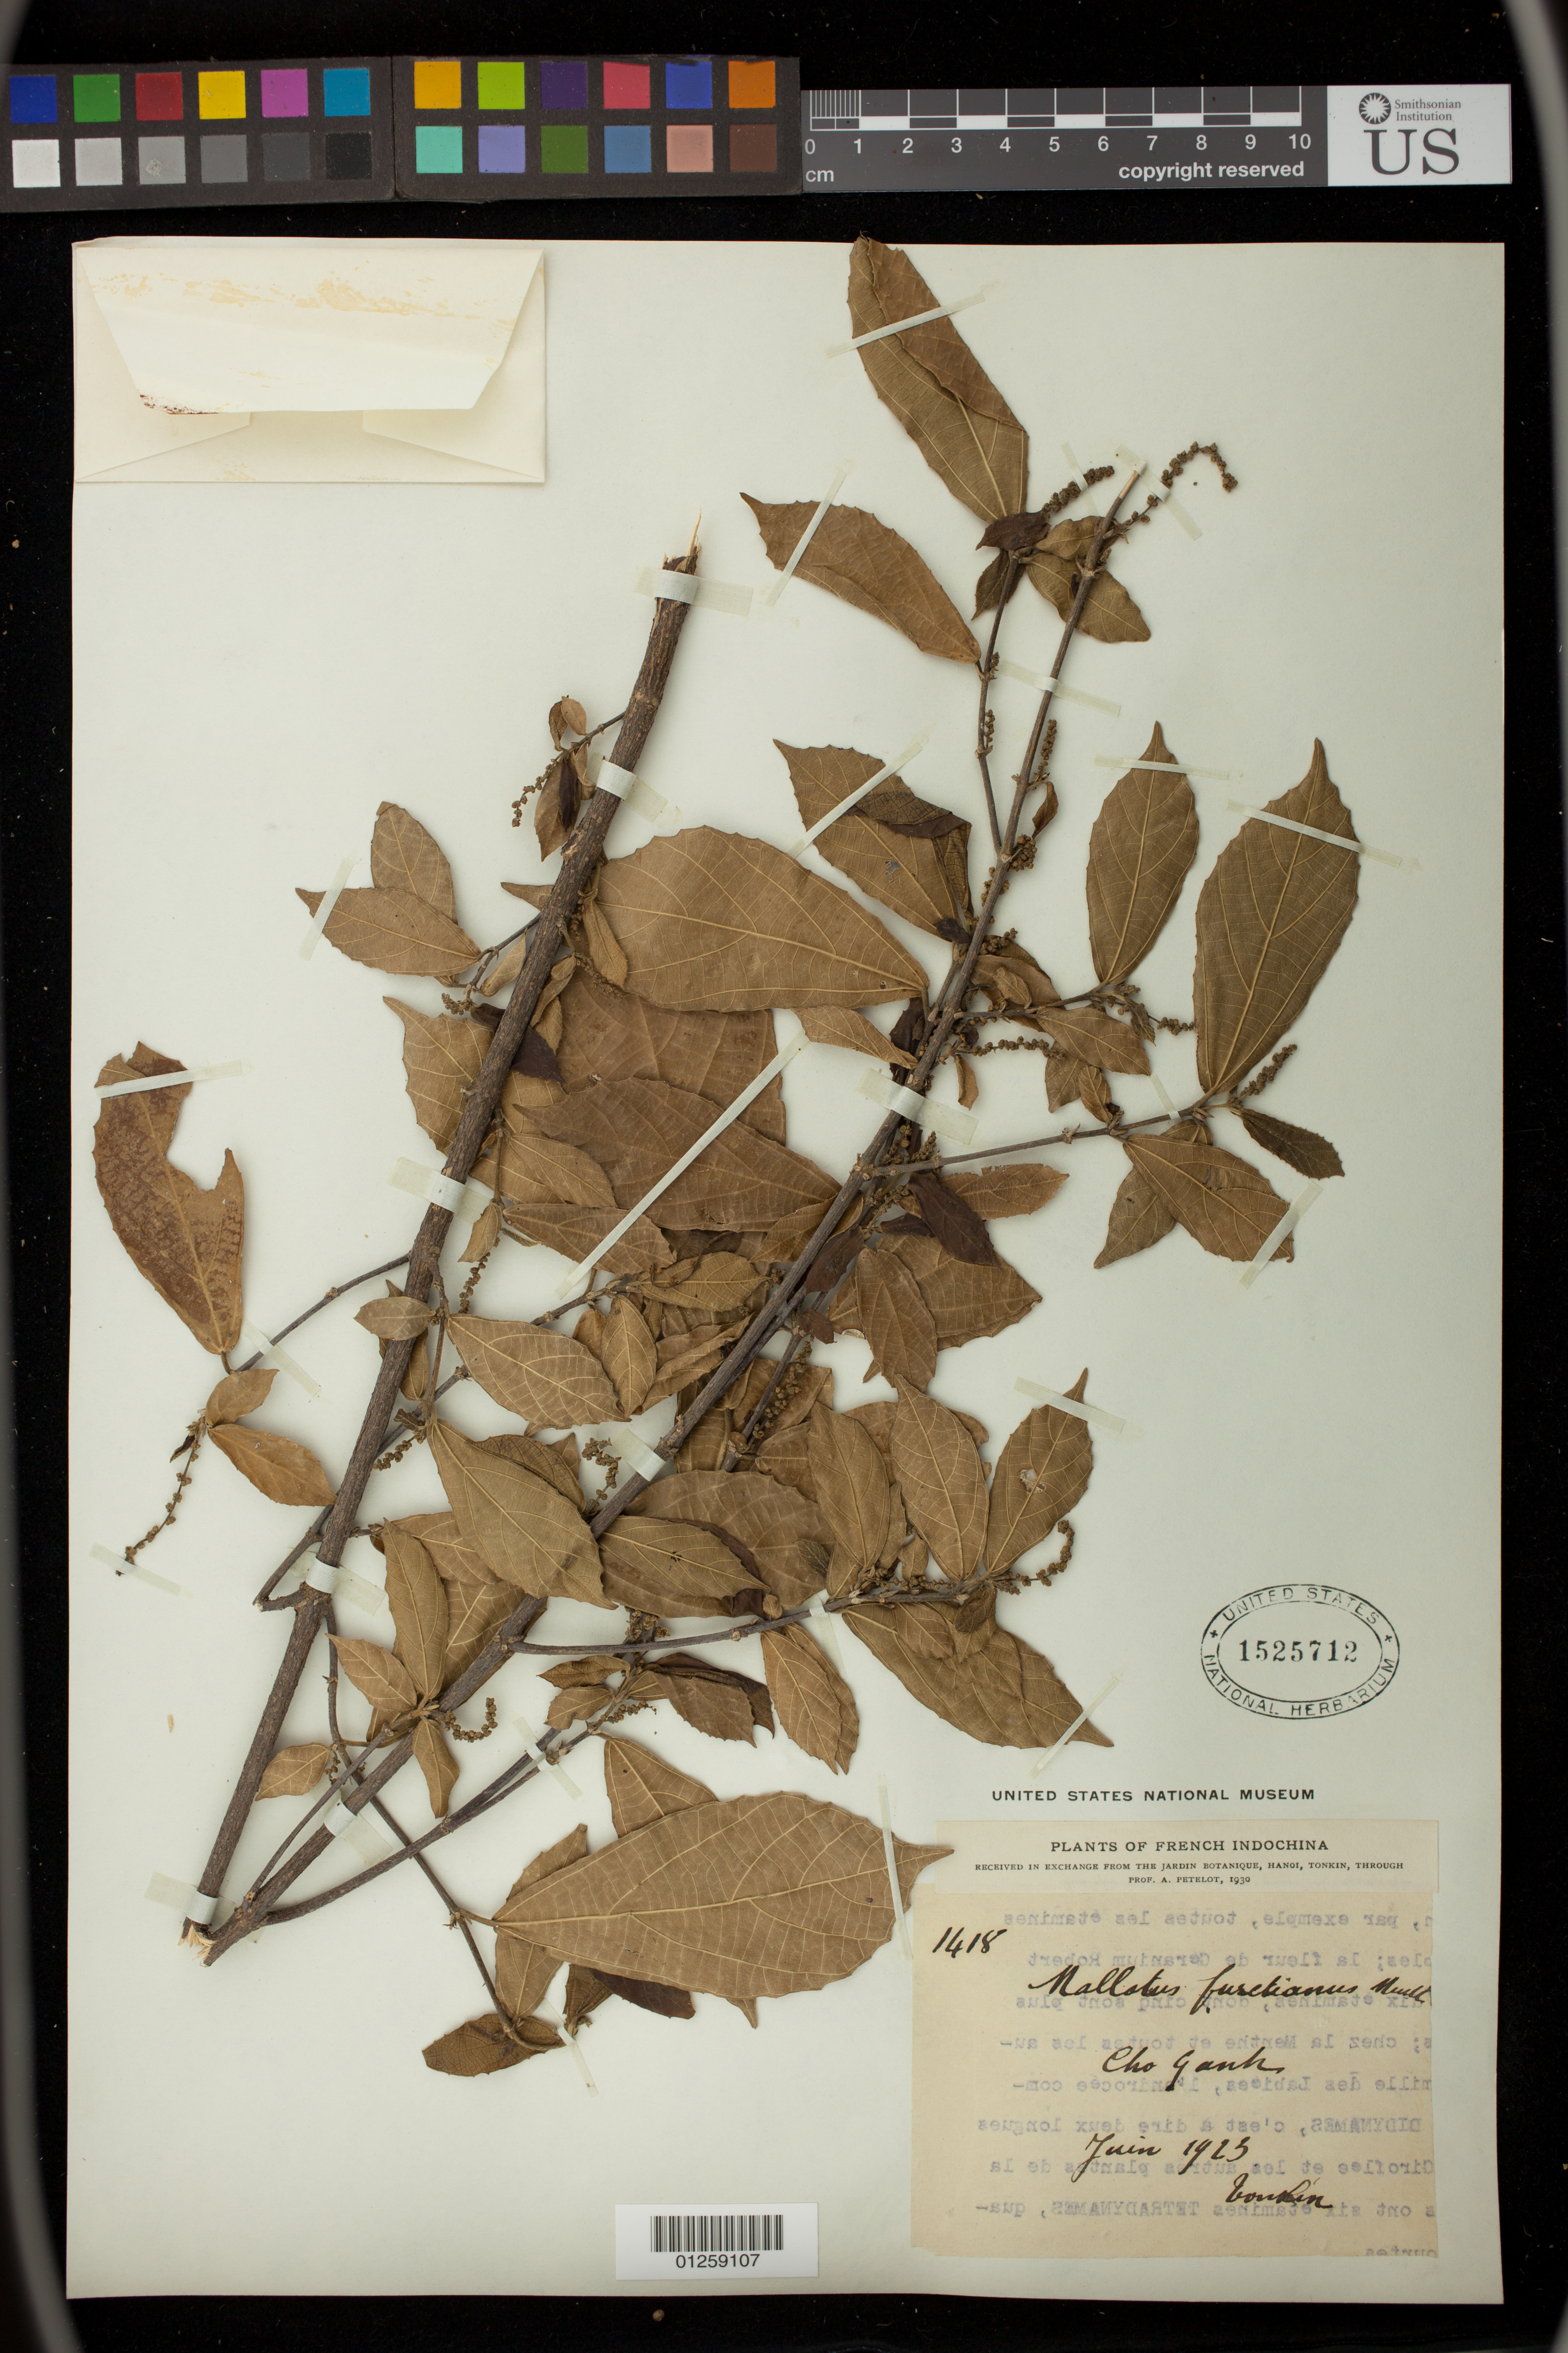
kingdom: Plantae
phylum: Tracheophyta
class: Magnoliopsida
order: Malpighiales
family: Euphorbiaceae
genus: Mallotus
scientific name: Mallotus peltatus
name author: (Geiseler) Müll. Arg.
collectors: A. Petelot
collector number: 1418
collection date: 1923-06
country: Vietnam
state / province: Ninh Binh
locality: Cho Ganh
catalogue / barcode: US 1525712